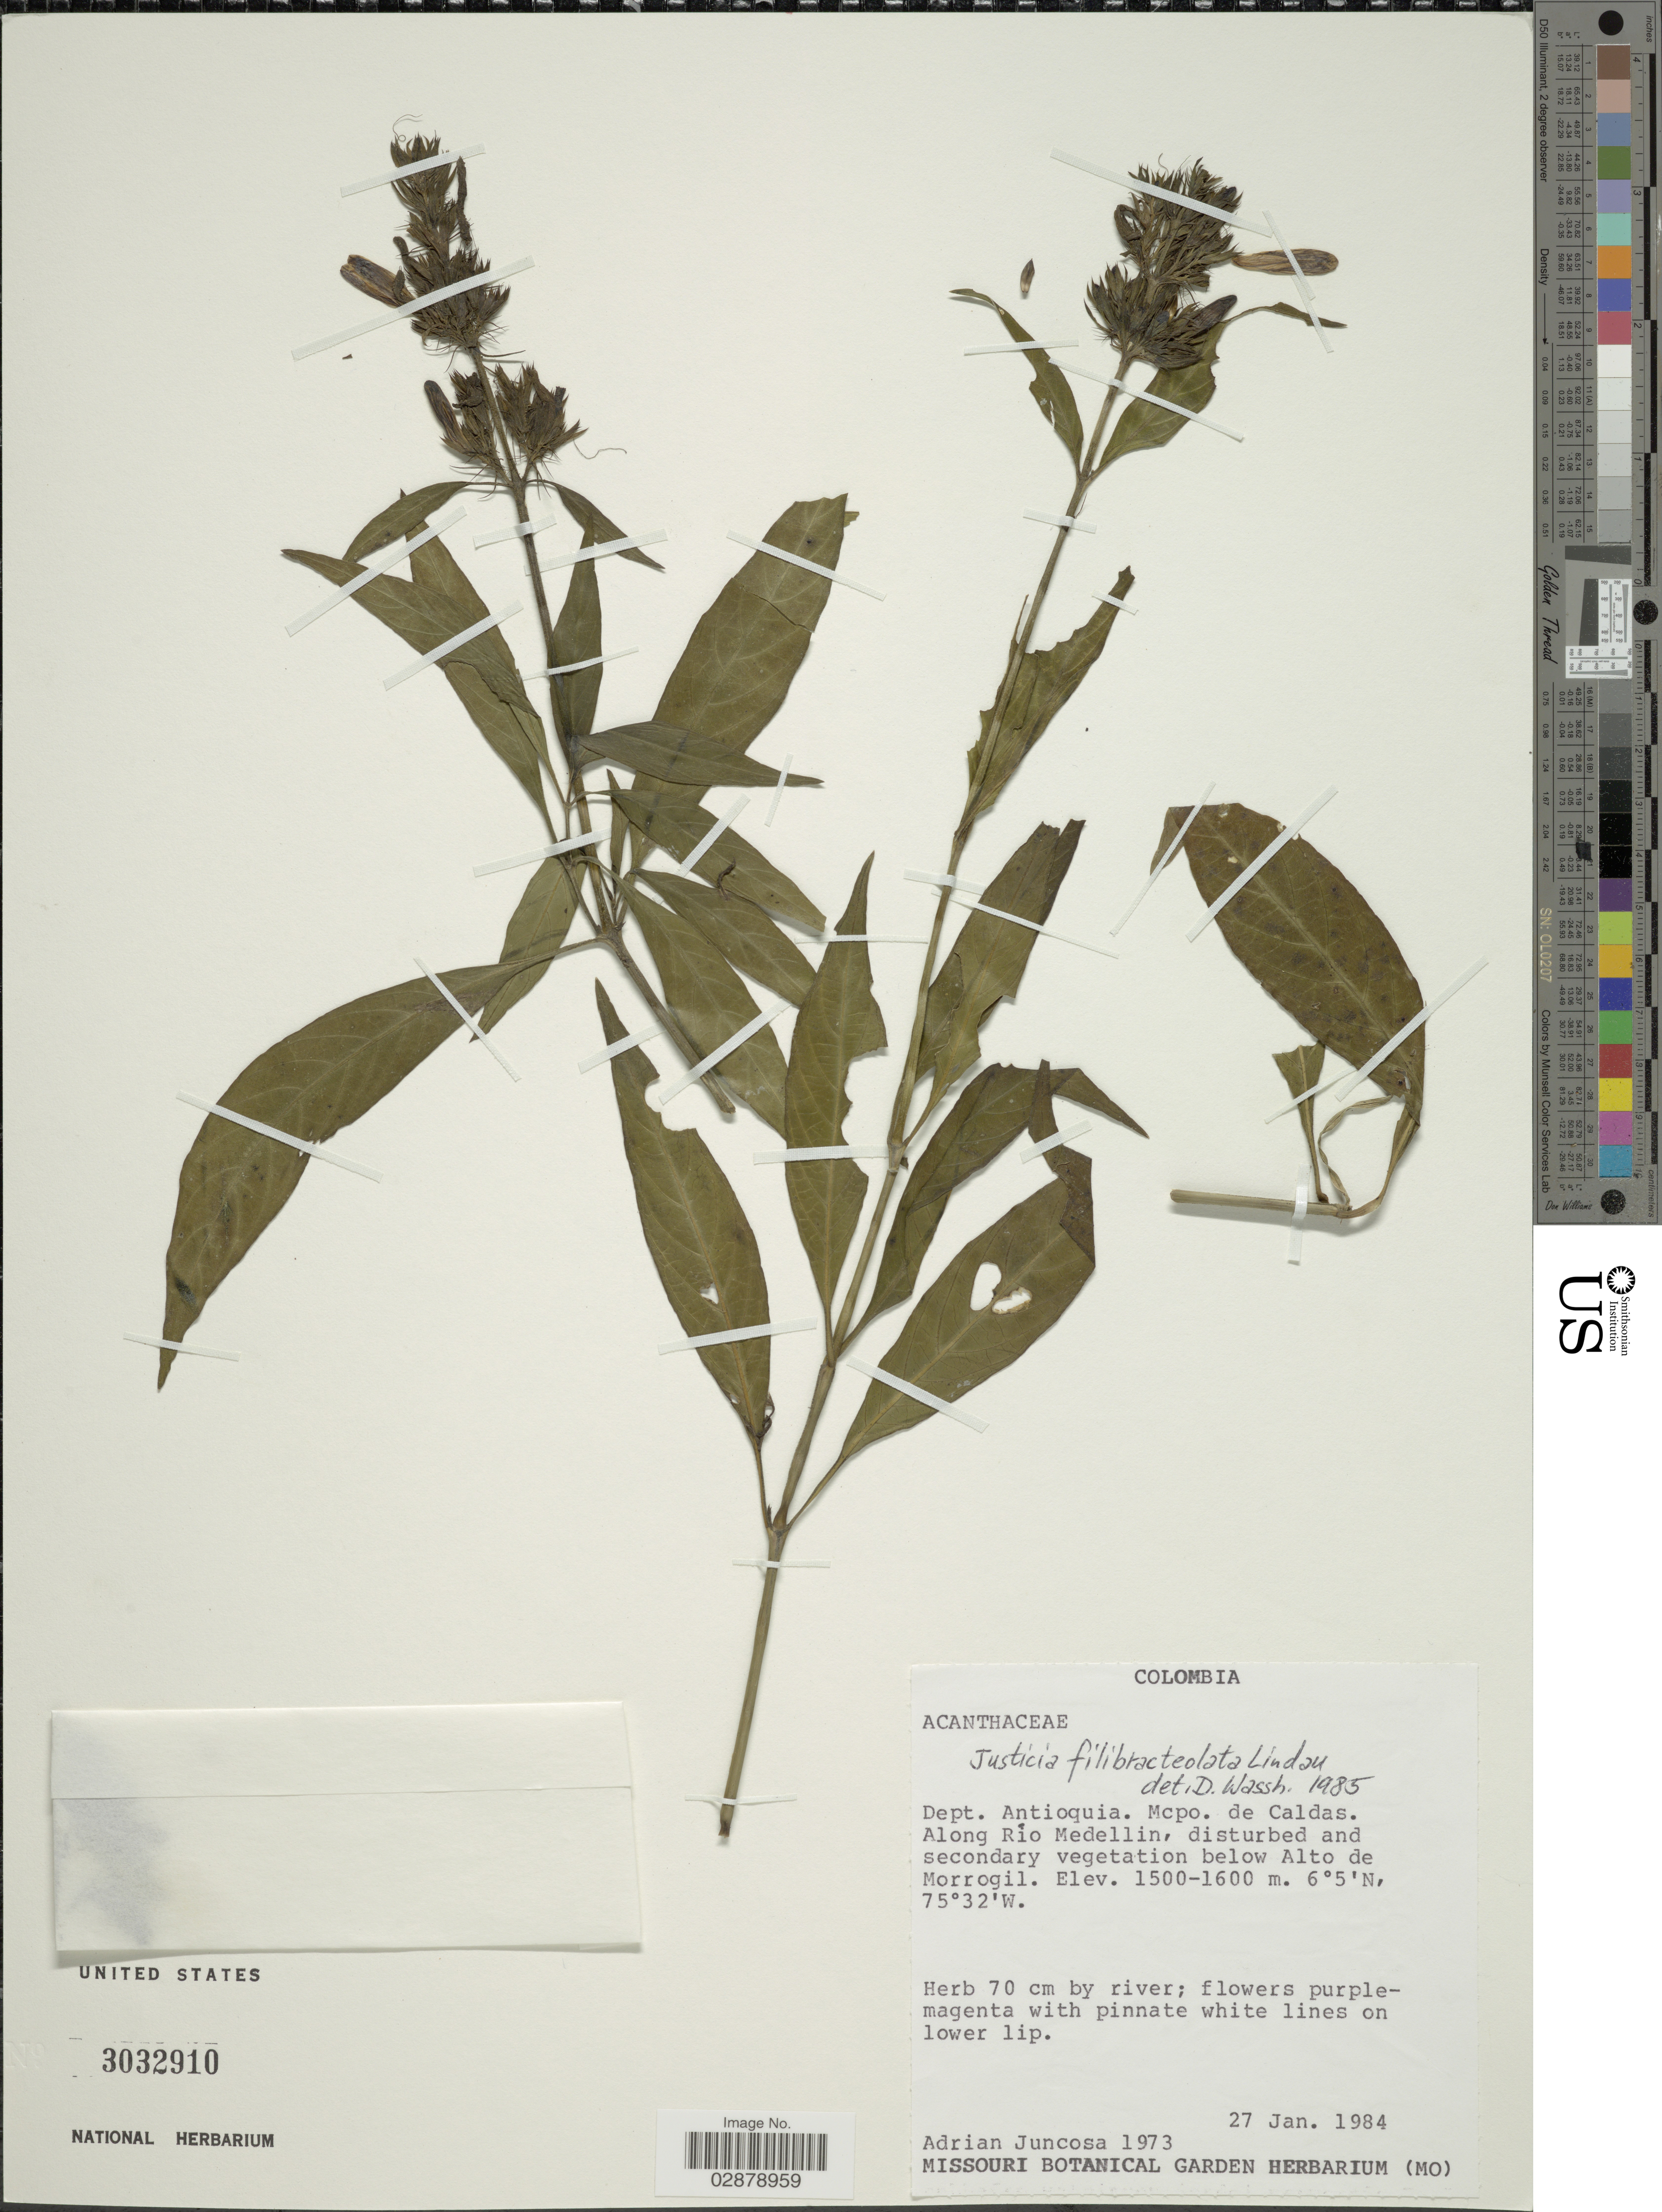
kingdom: Plantae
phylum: Tracheophyta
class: Magnoliopsida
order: Lamiales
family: Acanthaceae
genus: Justicia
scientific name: Justicia filibracteolata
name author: Lindau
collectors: A. Juncosa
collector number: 1973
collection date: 1984-01-27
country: Colombia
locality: Dept. Antioquia. Mcpo. de Caldas. Along Río Medellin, below de Morrogil.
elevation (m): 1500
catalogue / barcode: US 3032910